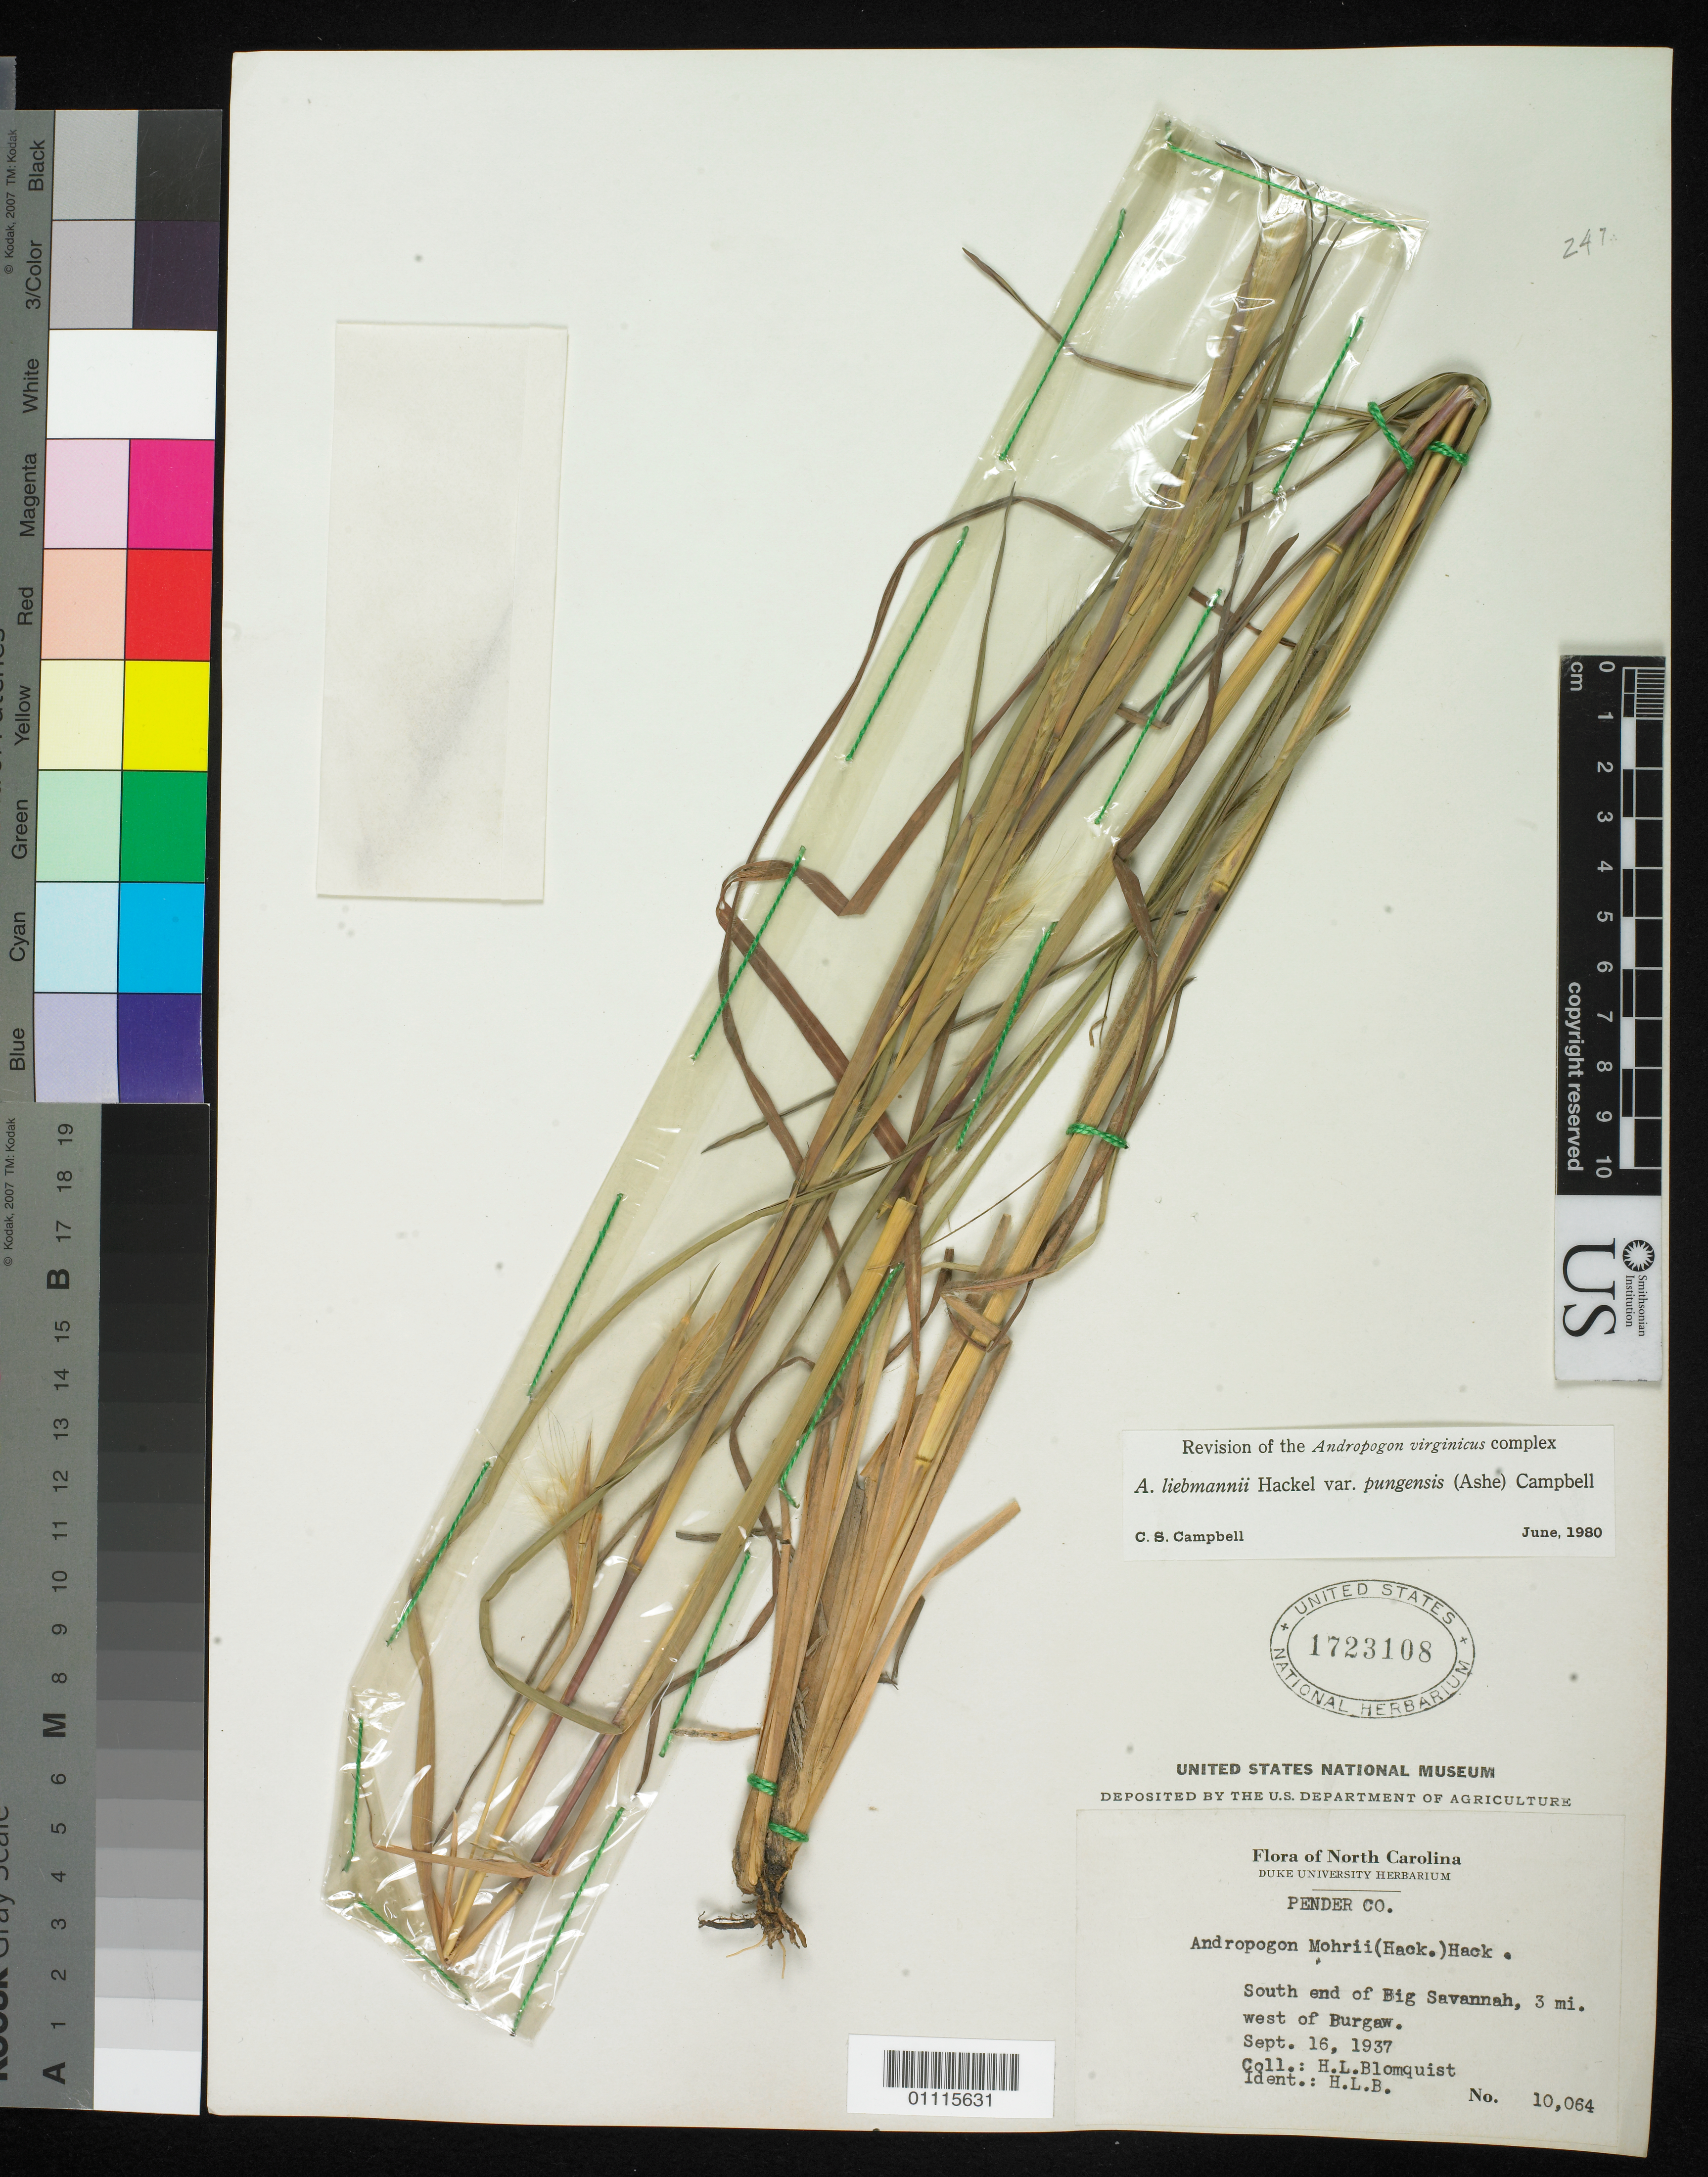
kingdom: Plantae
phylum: Tracheophyta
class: Liliopsida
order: Poales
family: Poaceae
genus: Andropogon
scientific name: Andropogon liebmannii var. pungensis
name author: (Ashe) C.S. Campb.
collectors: H. Blomquist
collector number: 10064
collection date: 1937-09-16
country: United States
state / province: North Carolina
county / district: Pender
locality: S end of Big Savannah, 3 mi. W of Burgaw.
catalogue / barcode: US 1723108